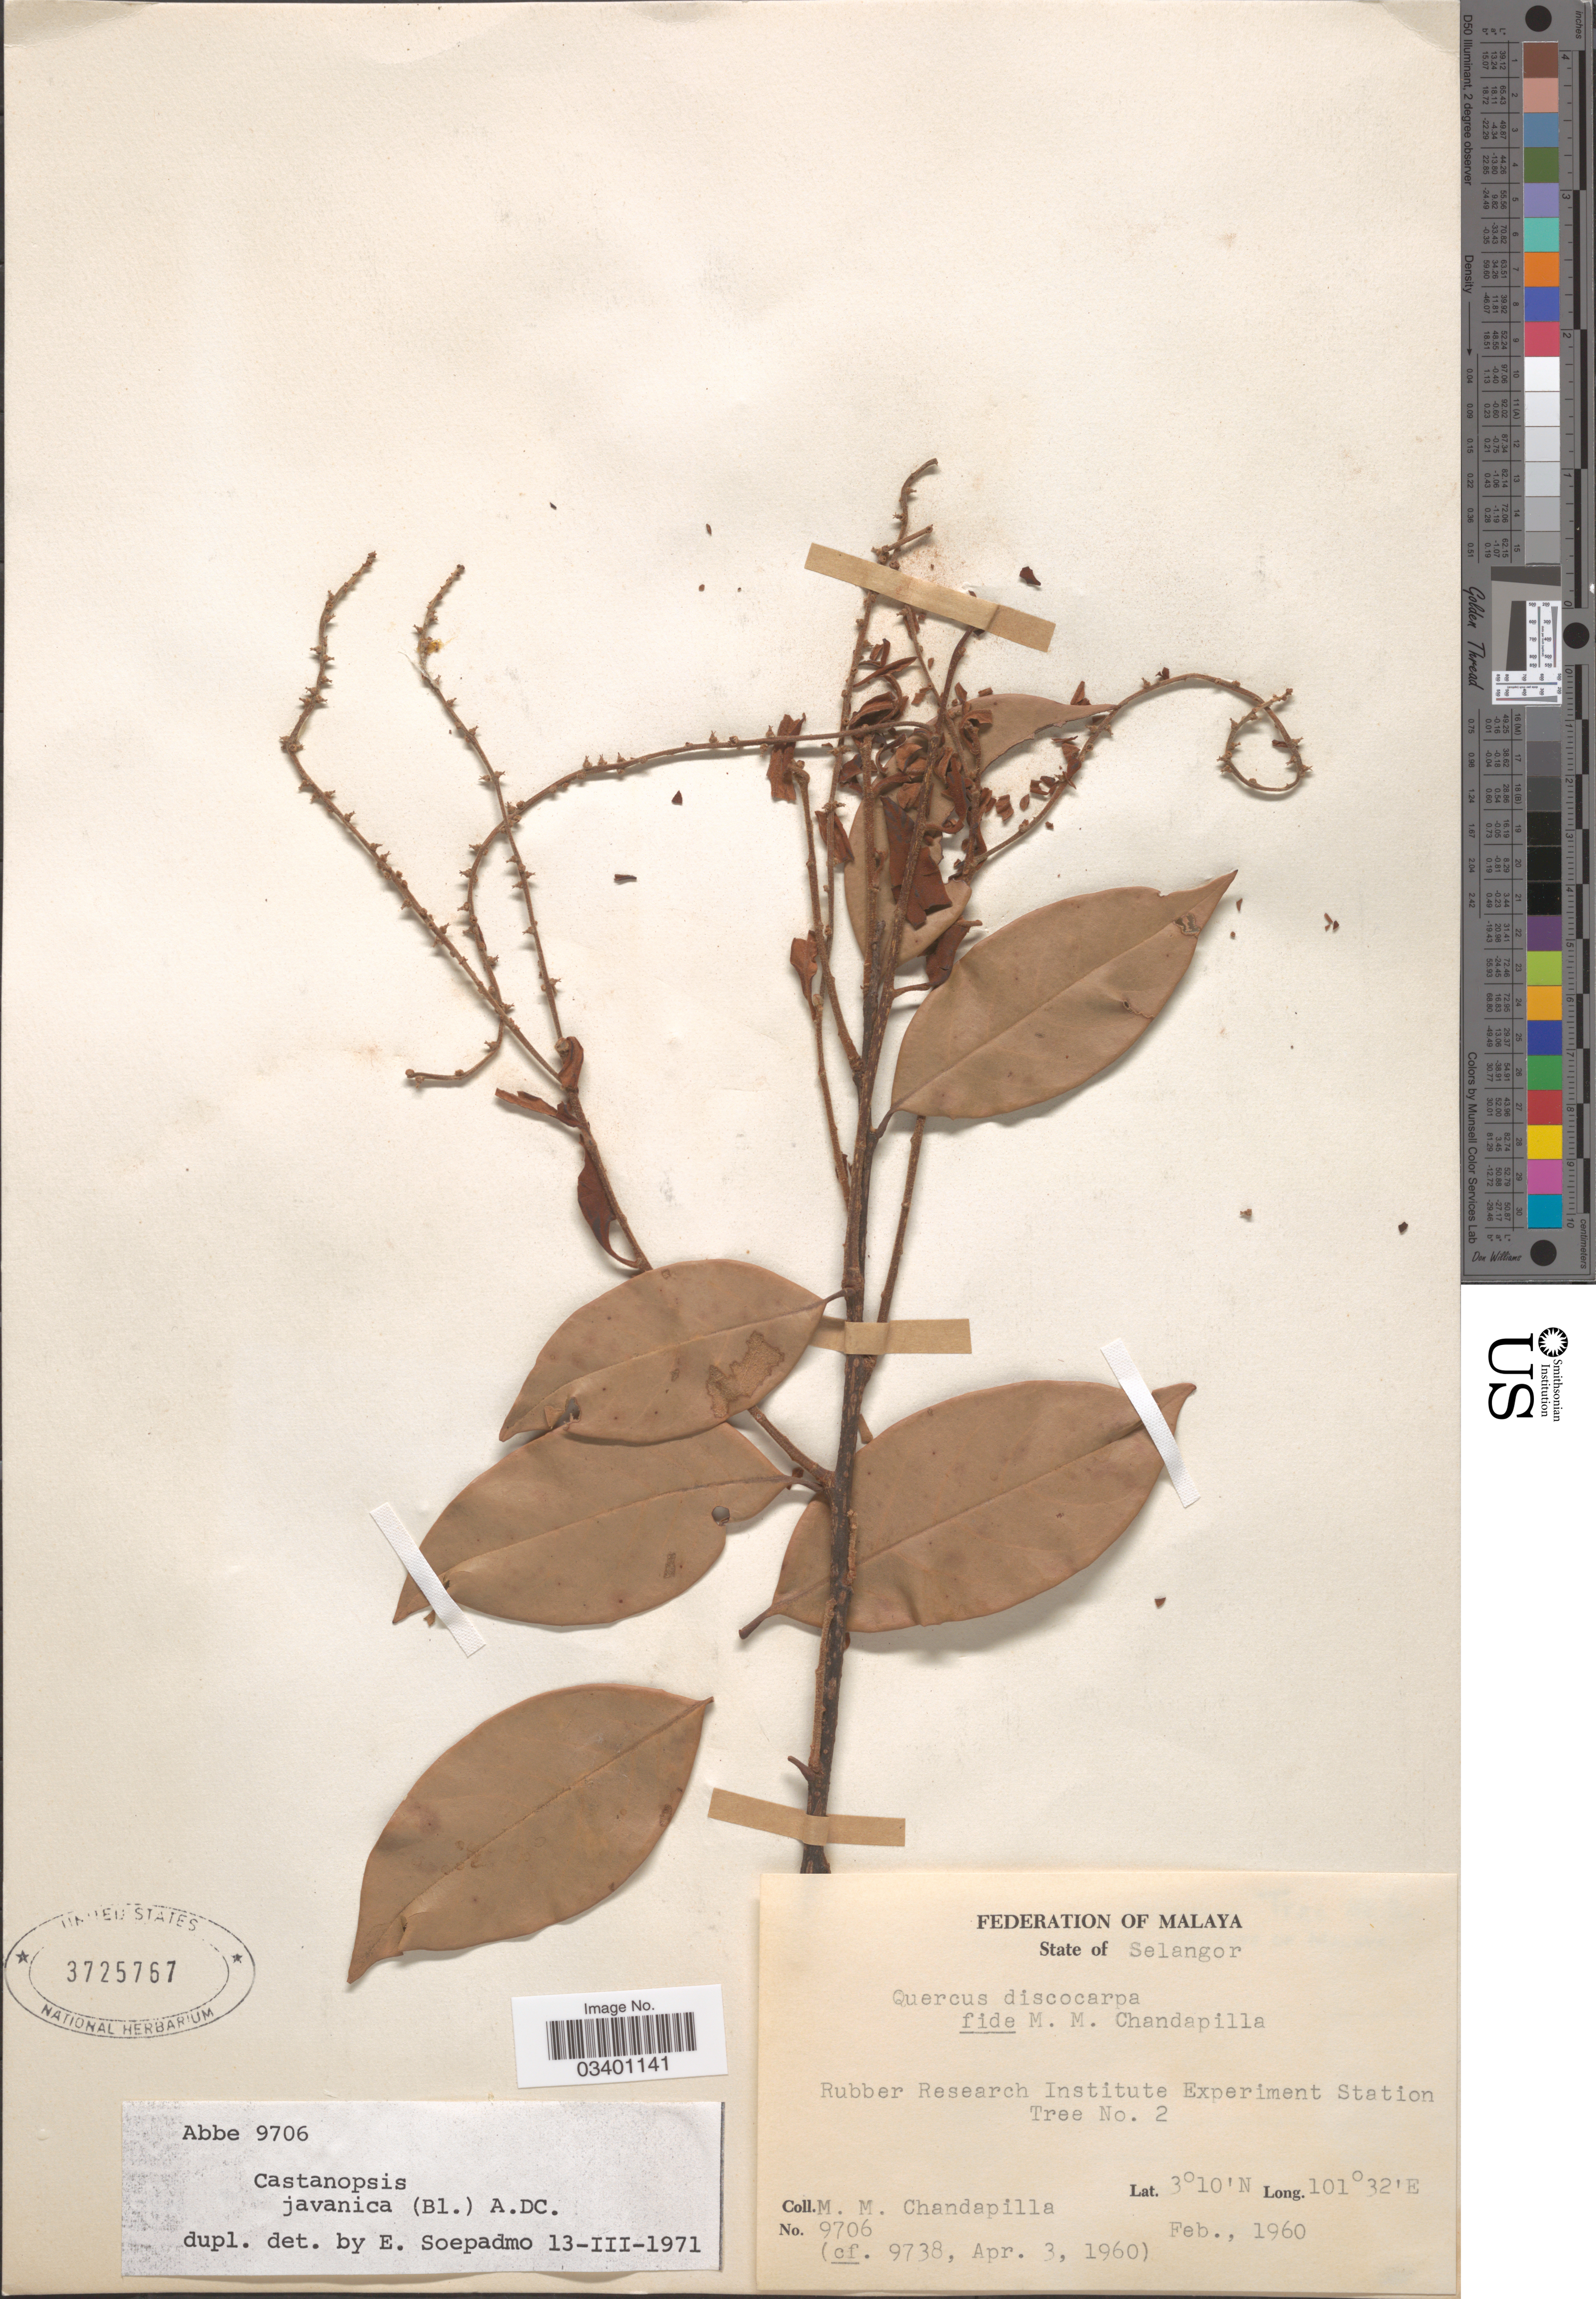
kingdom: Plantae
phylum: Tracheophyta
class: Magnoliopsida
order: Fagales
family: Fagaceae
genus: Castanopsis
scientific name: Castanopsis javanica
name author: (Blume) A. DC.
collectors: M. Chandapilla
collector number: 9706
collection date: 1960-02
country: Malaysia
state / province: Selangor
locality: Federation of Malaya. Rubber Research Institute Experiment Station Tree No. 2.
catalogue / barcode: US 3725767